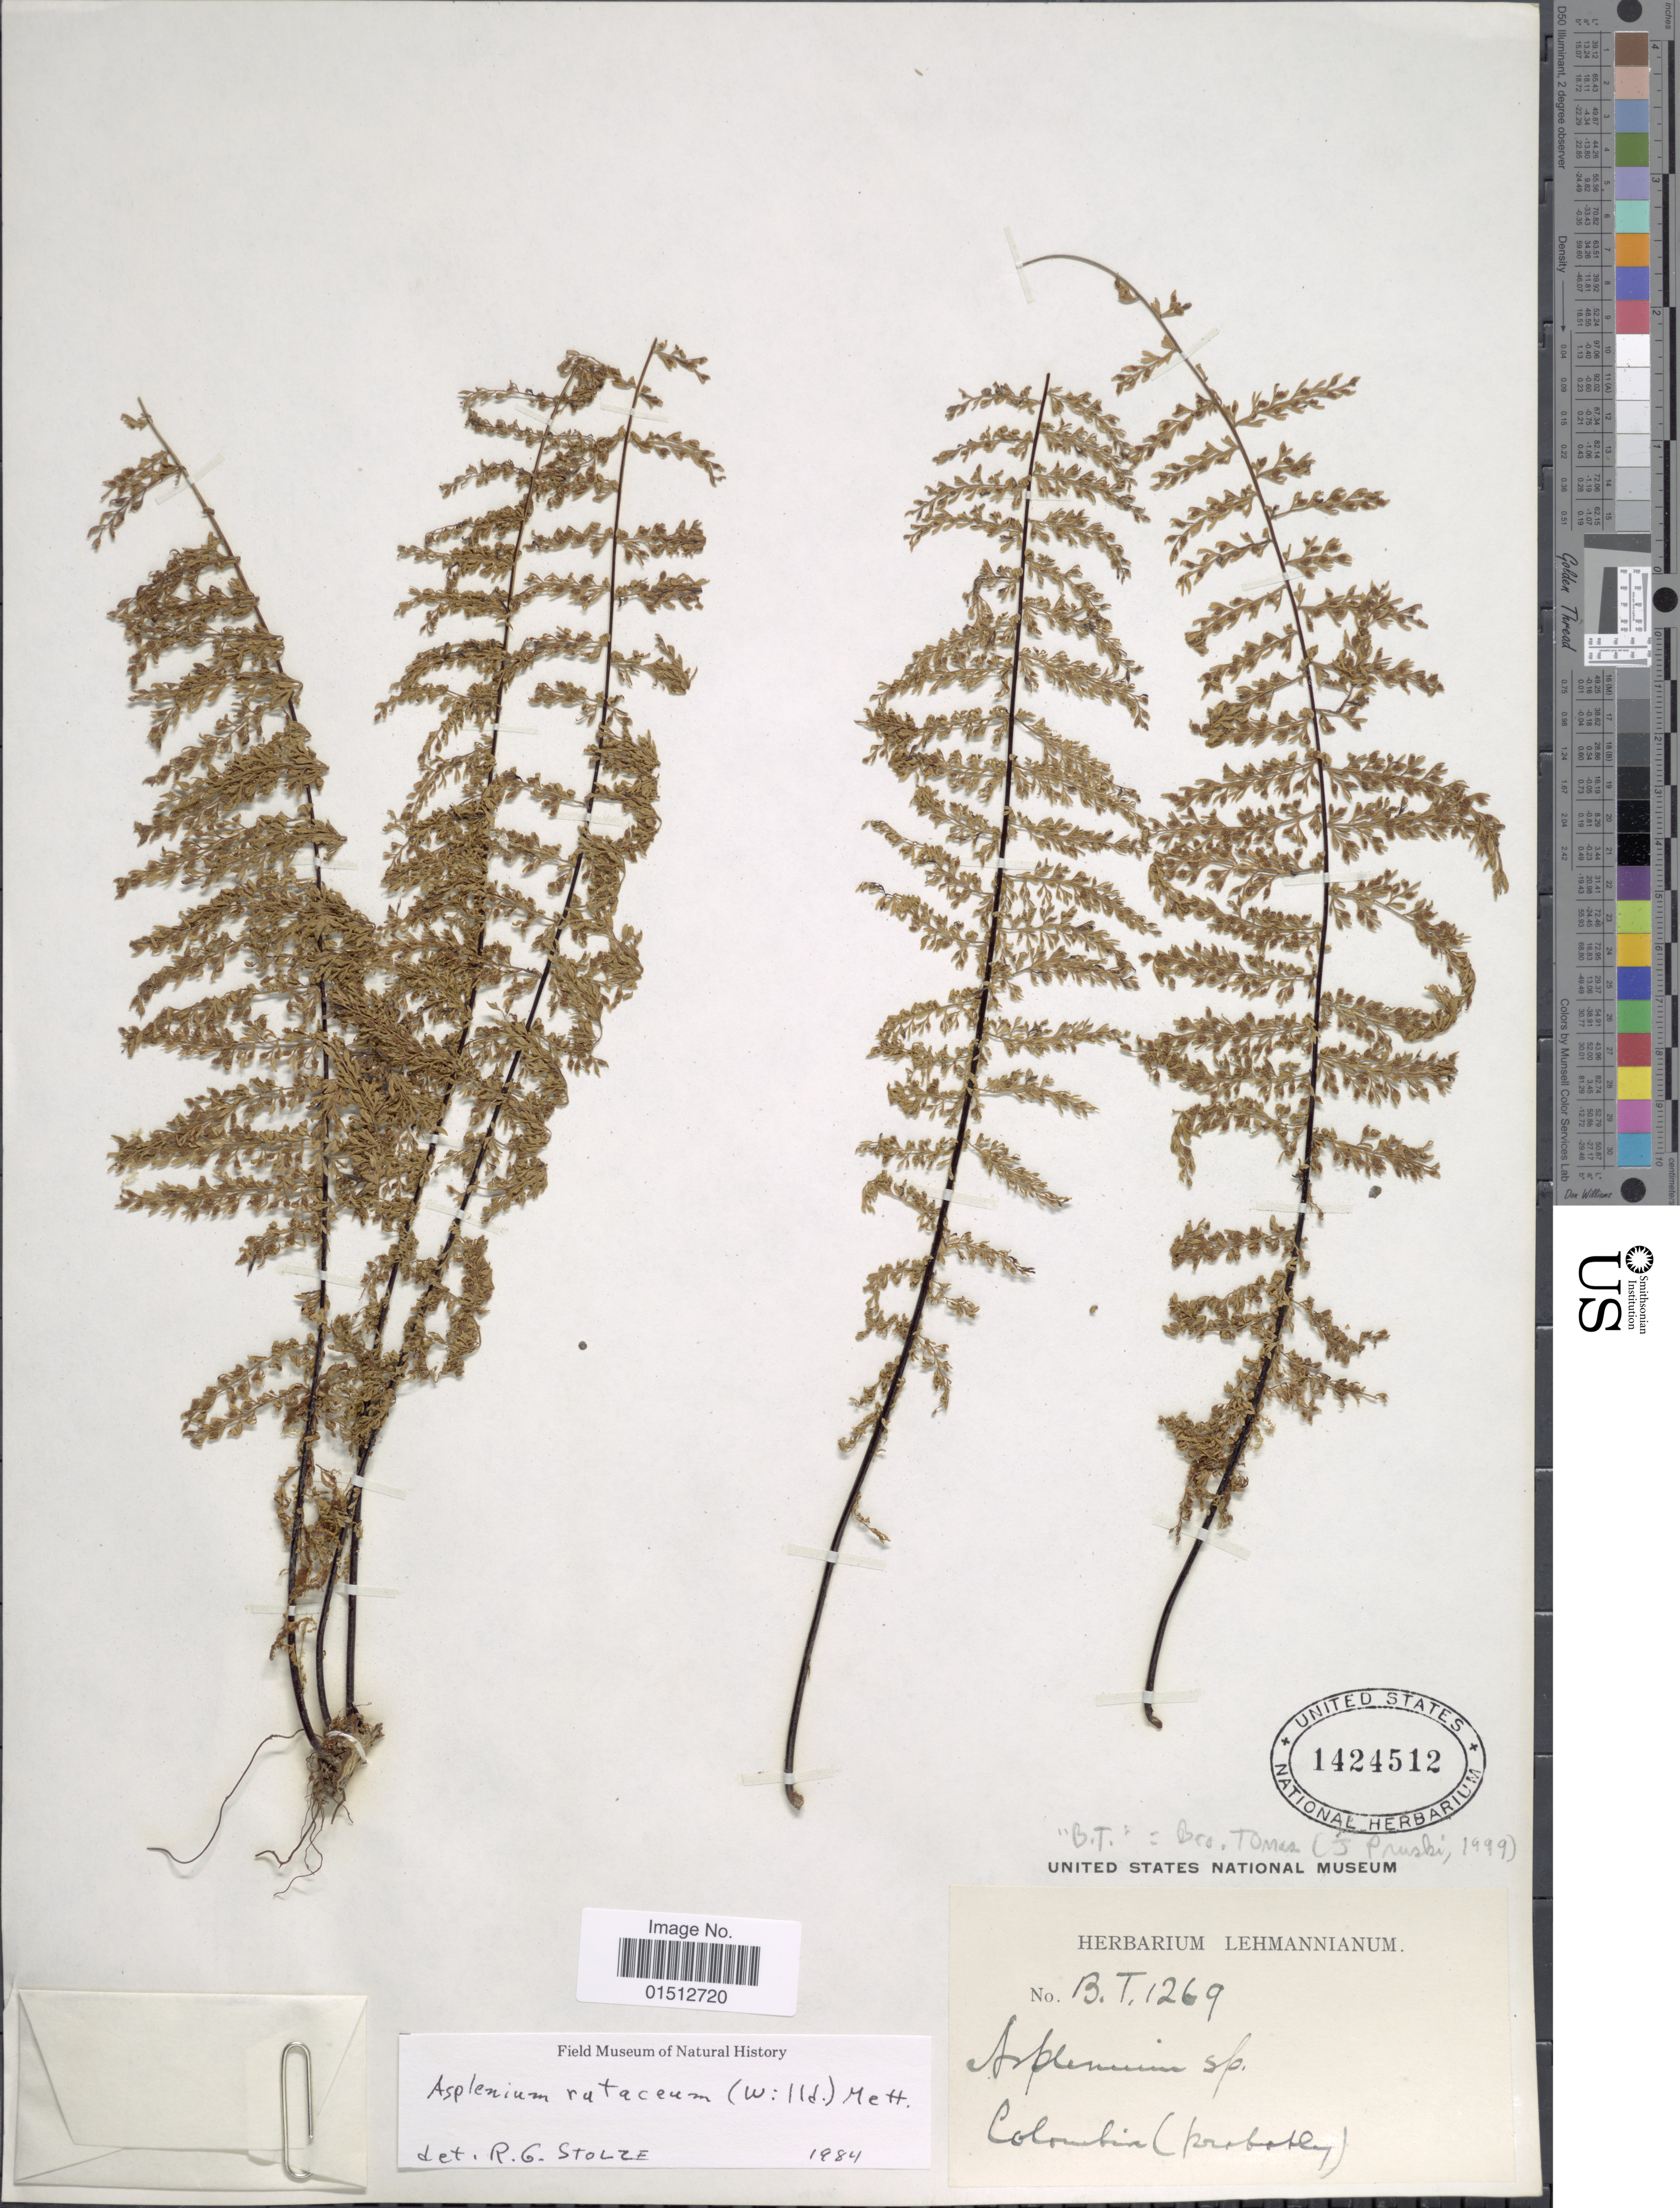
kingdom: Plantae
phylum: Tracheophyta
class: Polypodiopsida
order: Polypodiales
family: Aspleniaceae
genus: Asplenium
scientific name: Asplenium rutaceum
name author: (Willd.) Mett.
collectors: ex herb. Lehmannianum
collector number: BT1269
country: Colombia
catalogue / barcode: US 1424512